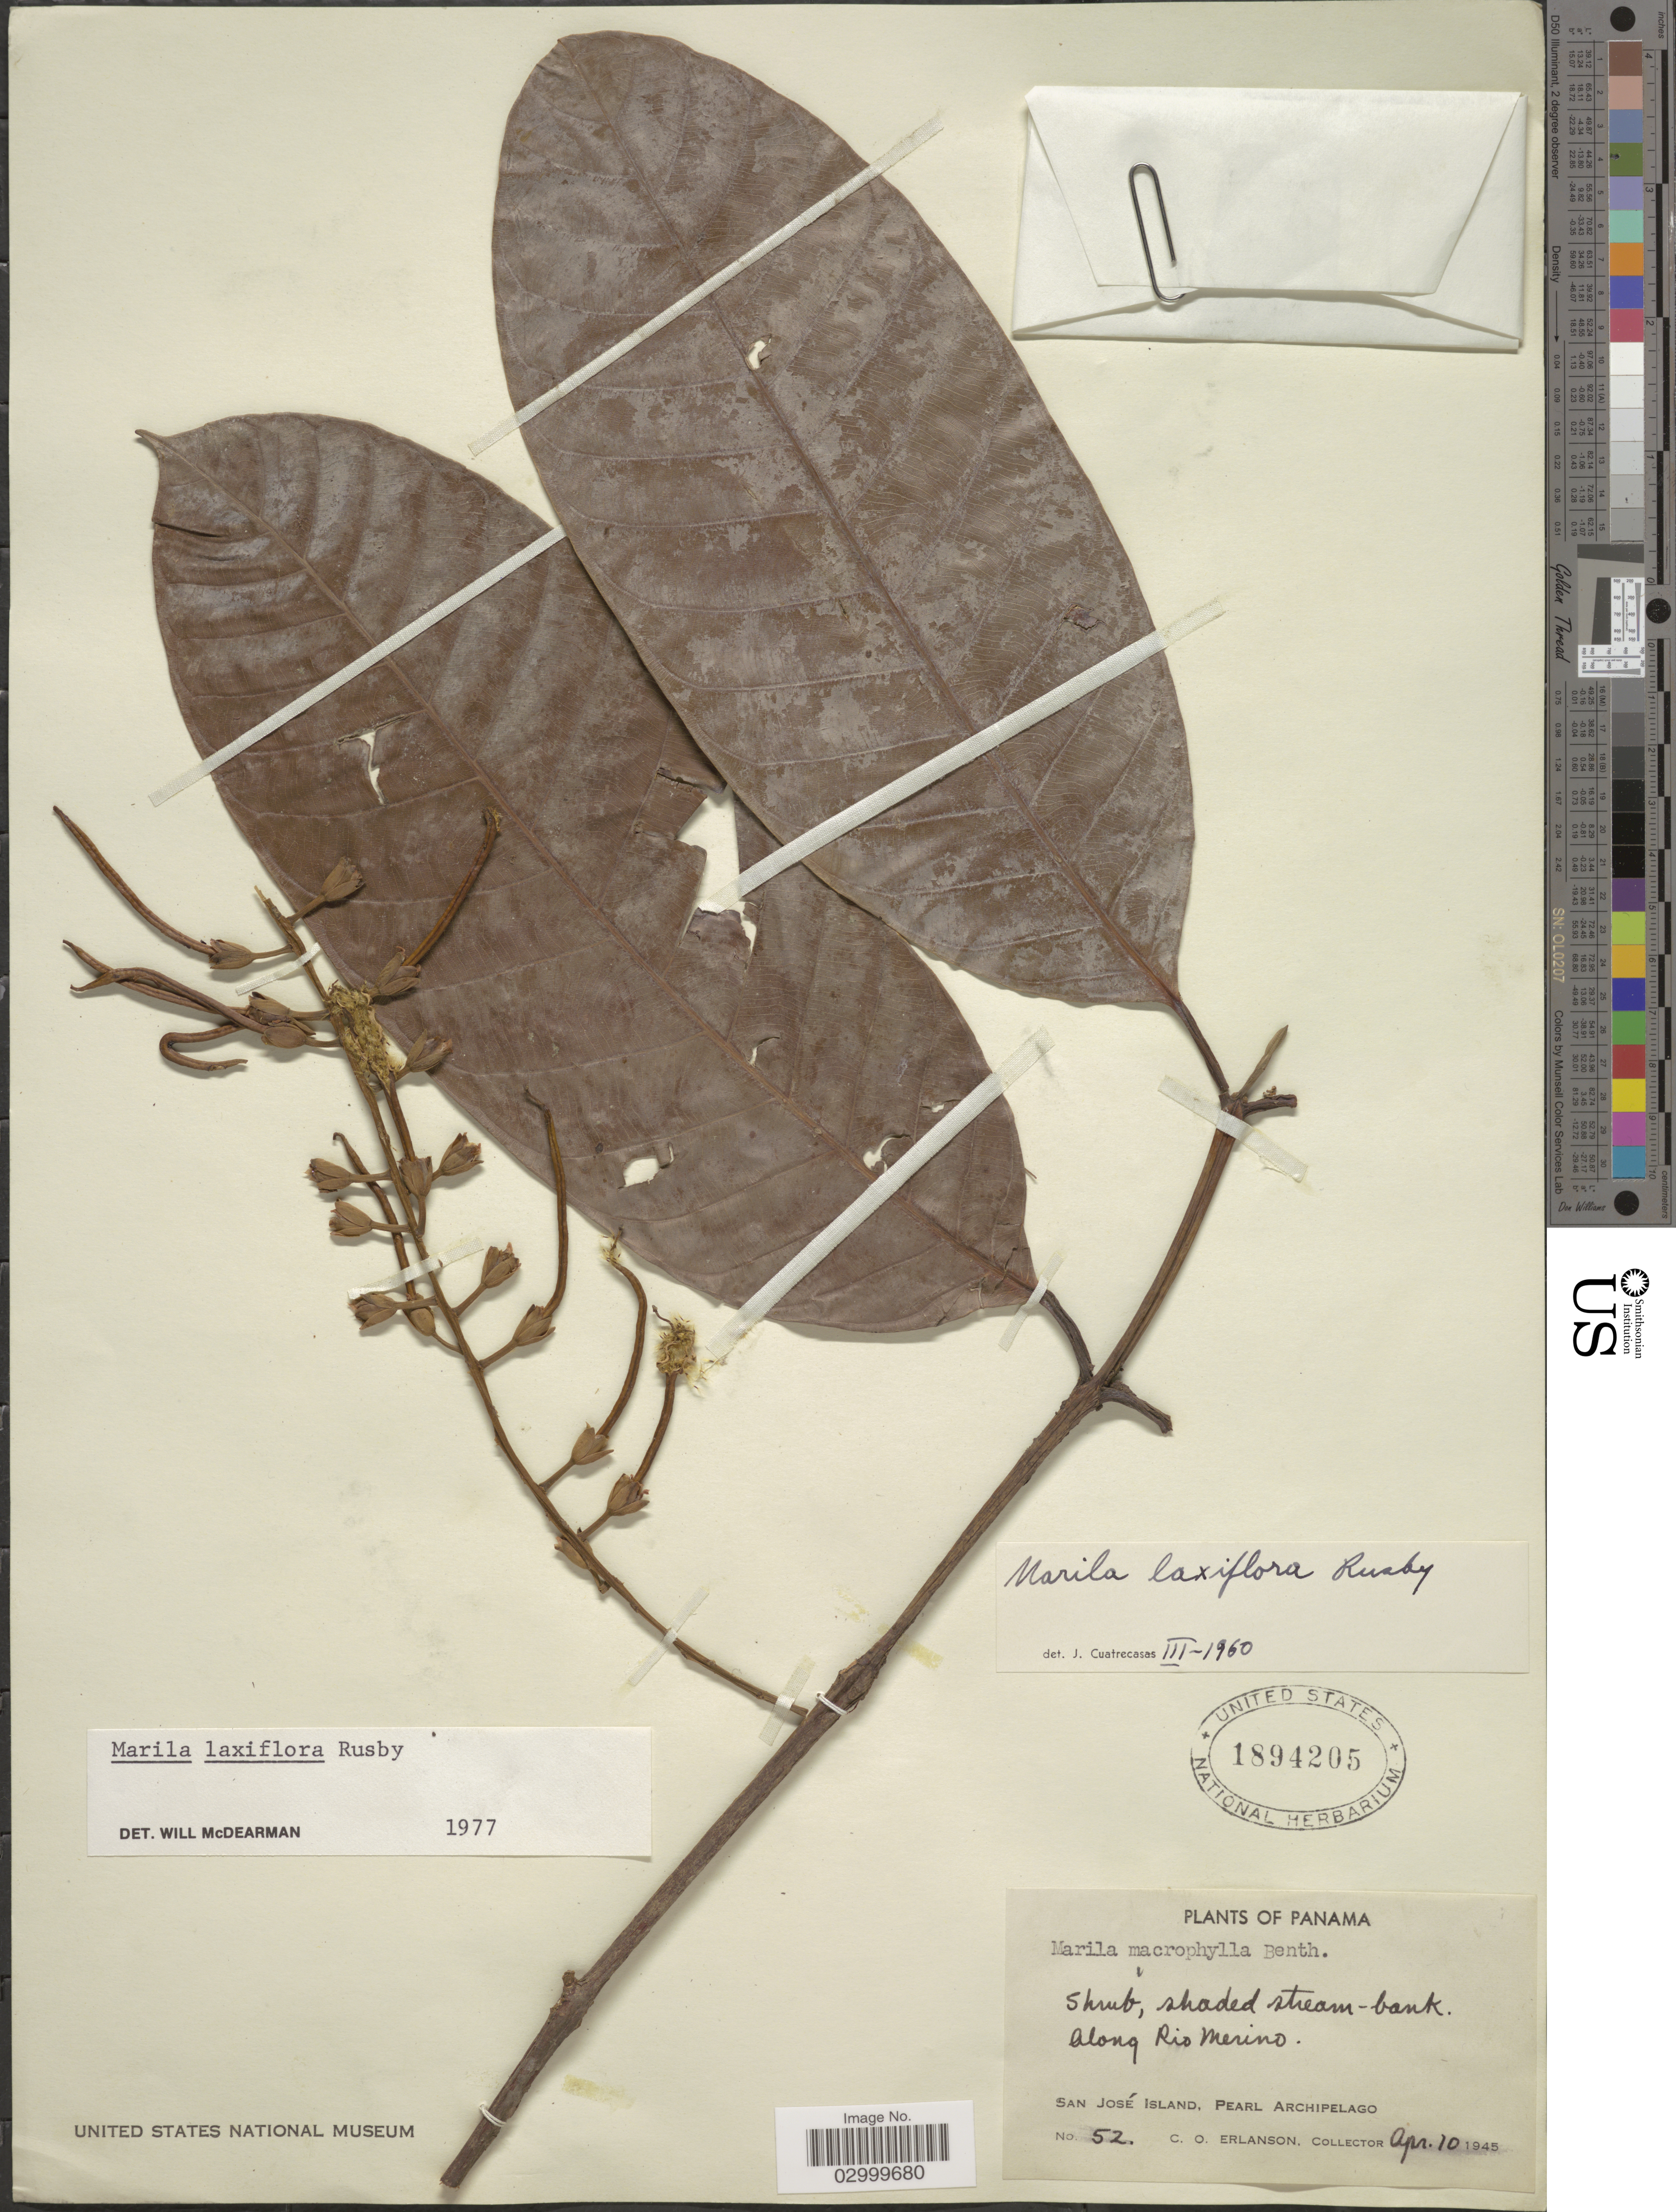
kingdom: Plantae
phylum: Tracheophyta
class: Magnoliopsida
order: Malpighiales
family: Calophyllaceae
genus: Marila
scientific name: Marila laxiflora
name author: Rusby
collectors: C. O. Erlanson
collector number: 52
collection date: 1945-04-10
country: Panama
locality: Along Rio Merino. San José Island, Pearl Archipelago.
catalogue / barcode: US 1894205